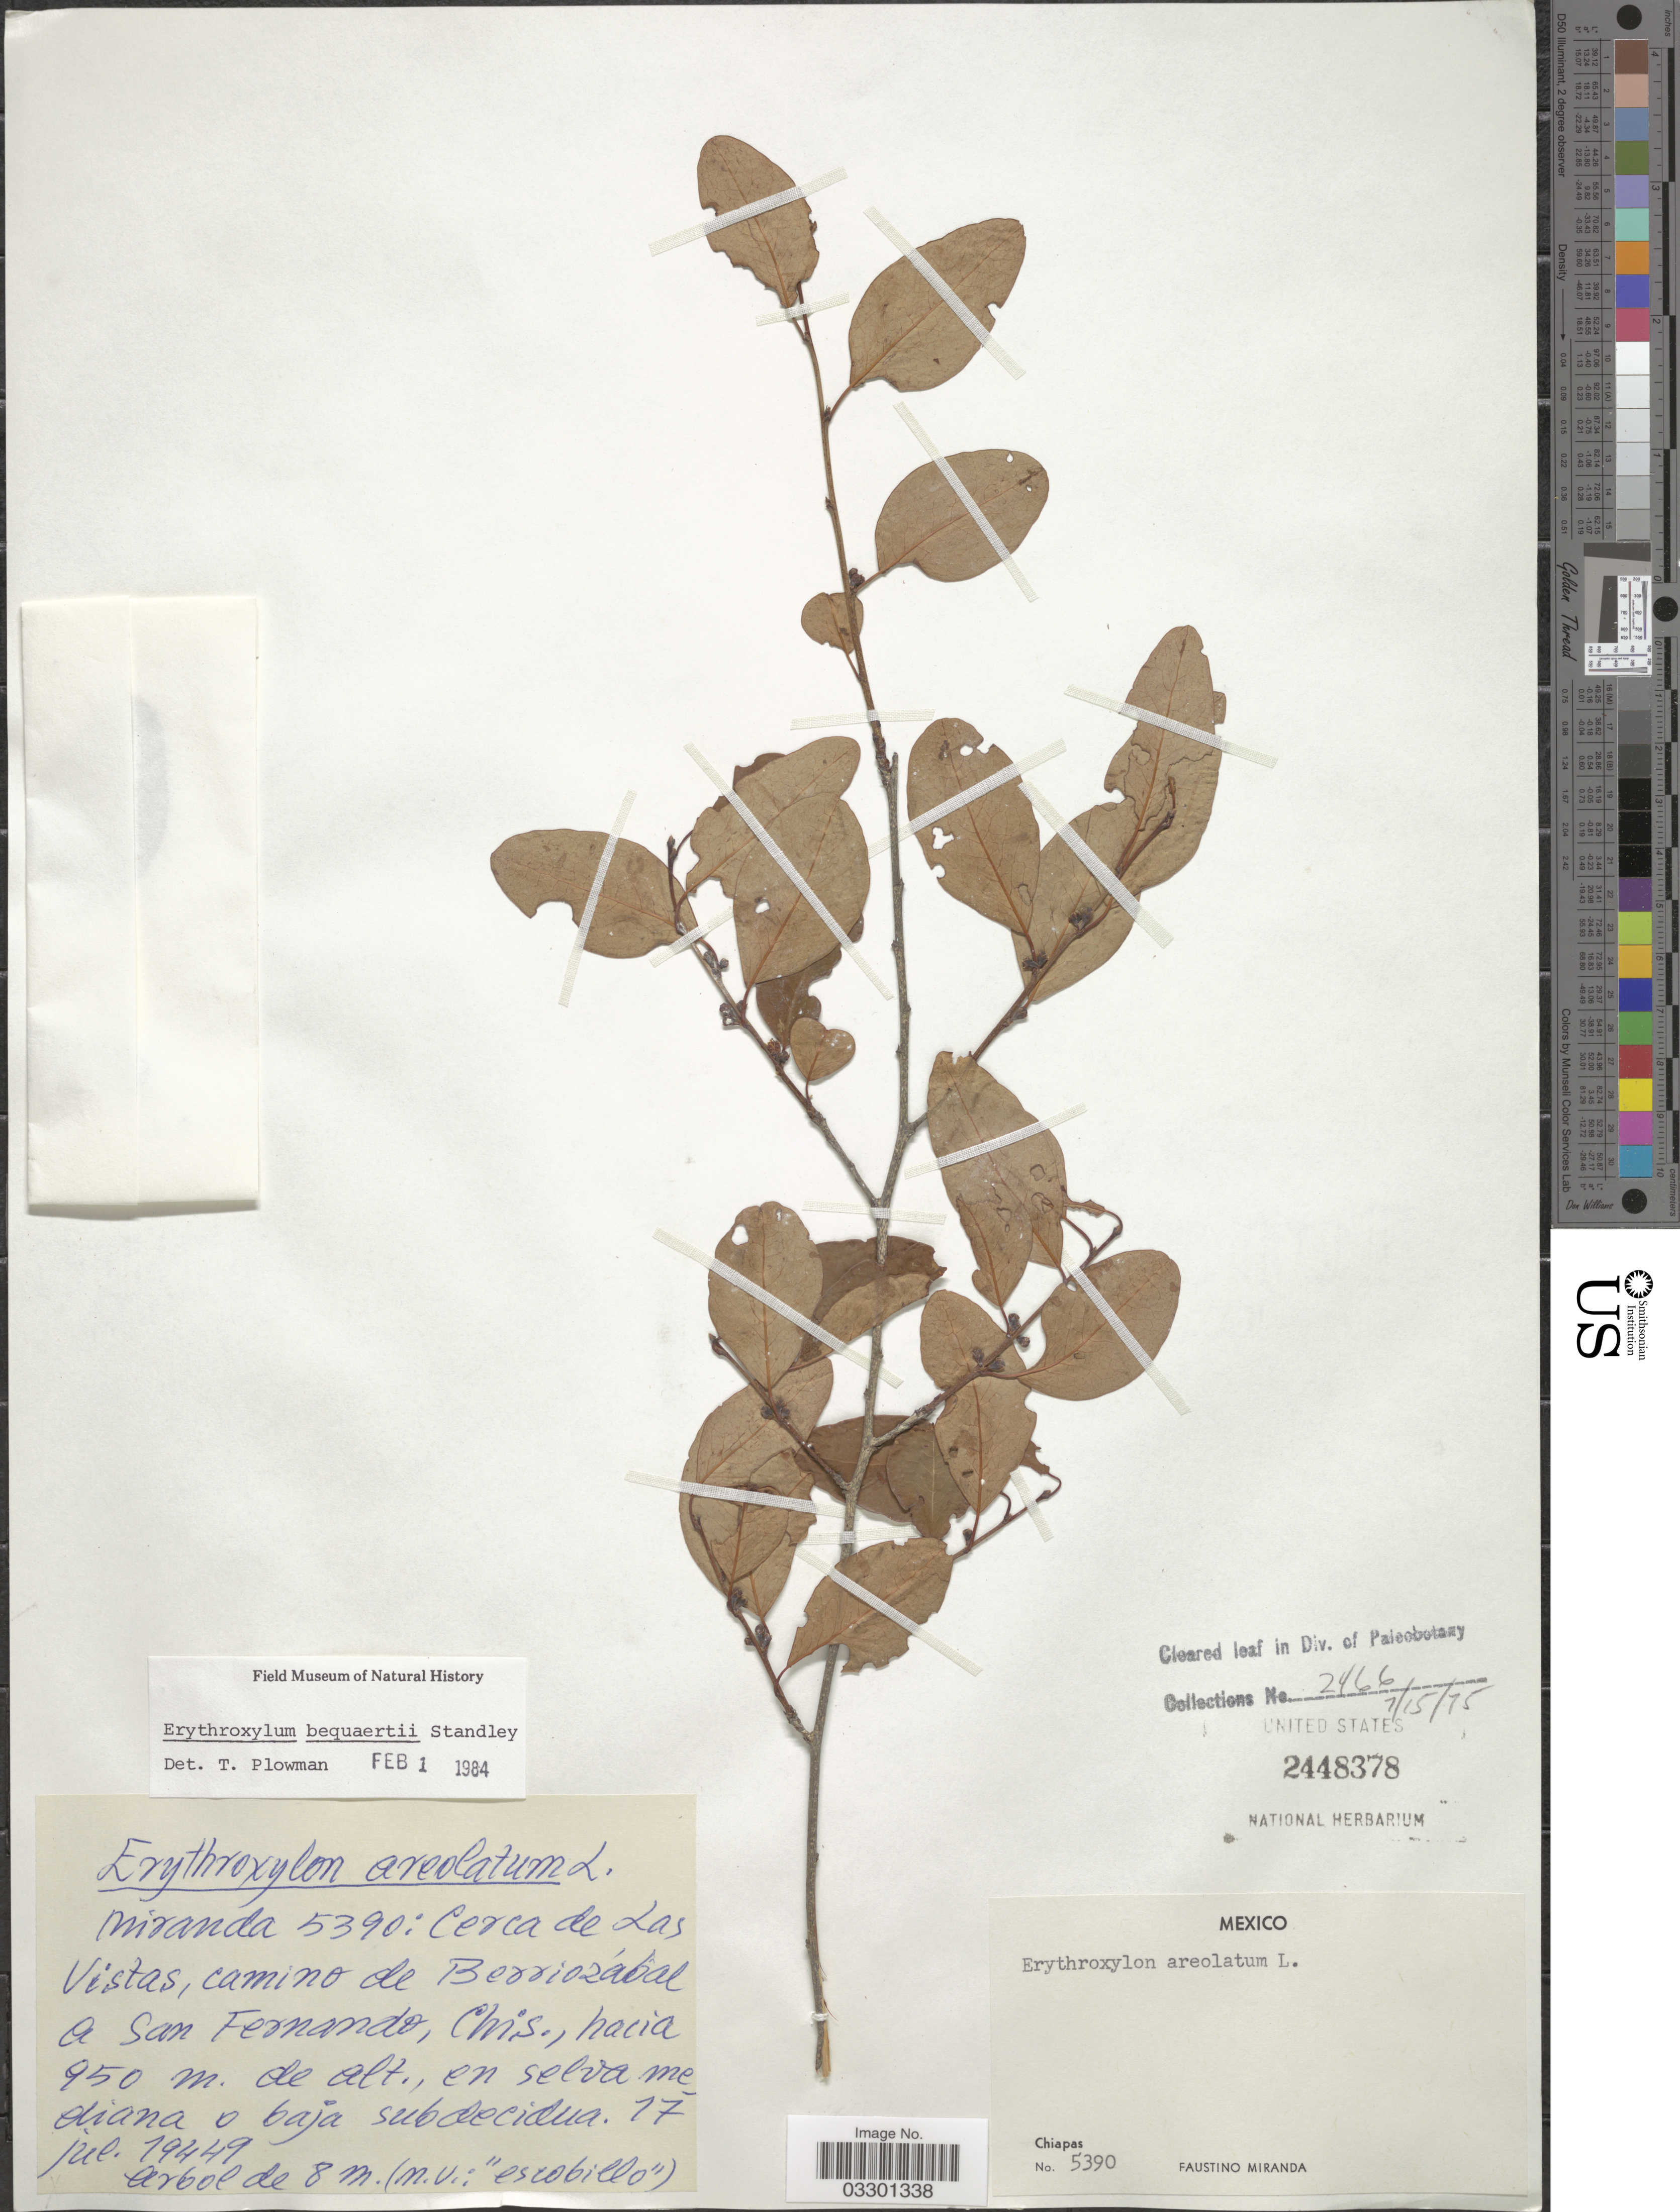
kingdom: Plantae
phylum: Tracheophyta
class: Magnoliopsida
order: Malpighiales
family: Erythroxylaceae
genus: Erythroxylum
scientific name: Erythroxylum bequaertii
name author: Standl.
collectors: F. Miranda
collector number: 5390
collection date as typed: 17 jul. 19449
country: Mexico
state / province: Chiapas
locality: Cerca de Las Vistas, camino de Berriozábal a San Fernando, Chis.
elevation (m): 950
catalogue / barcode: US 2448378